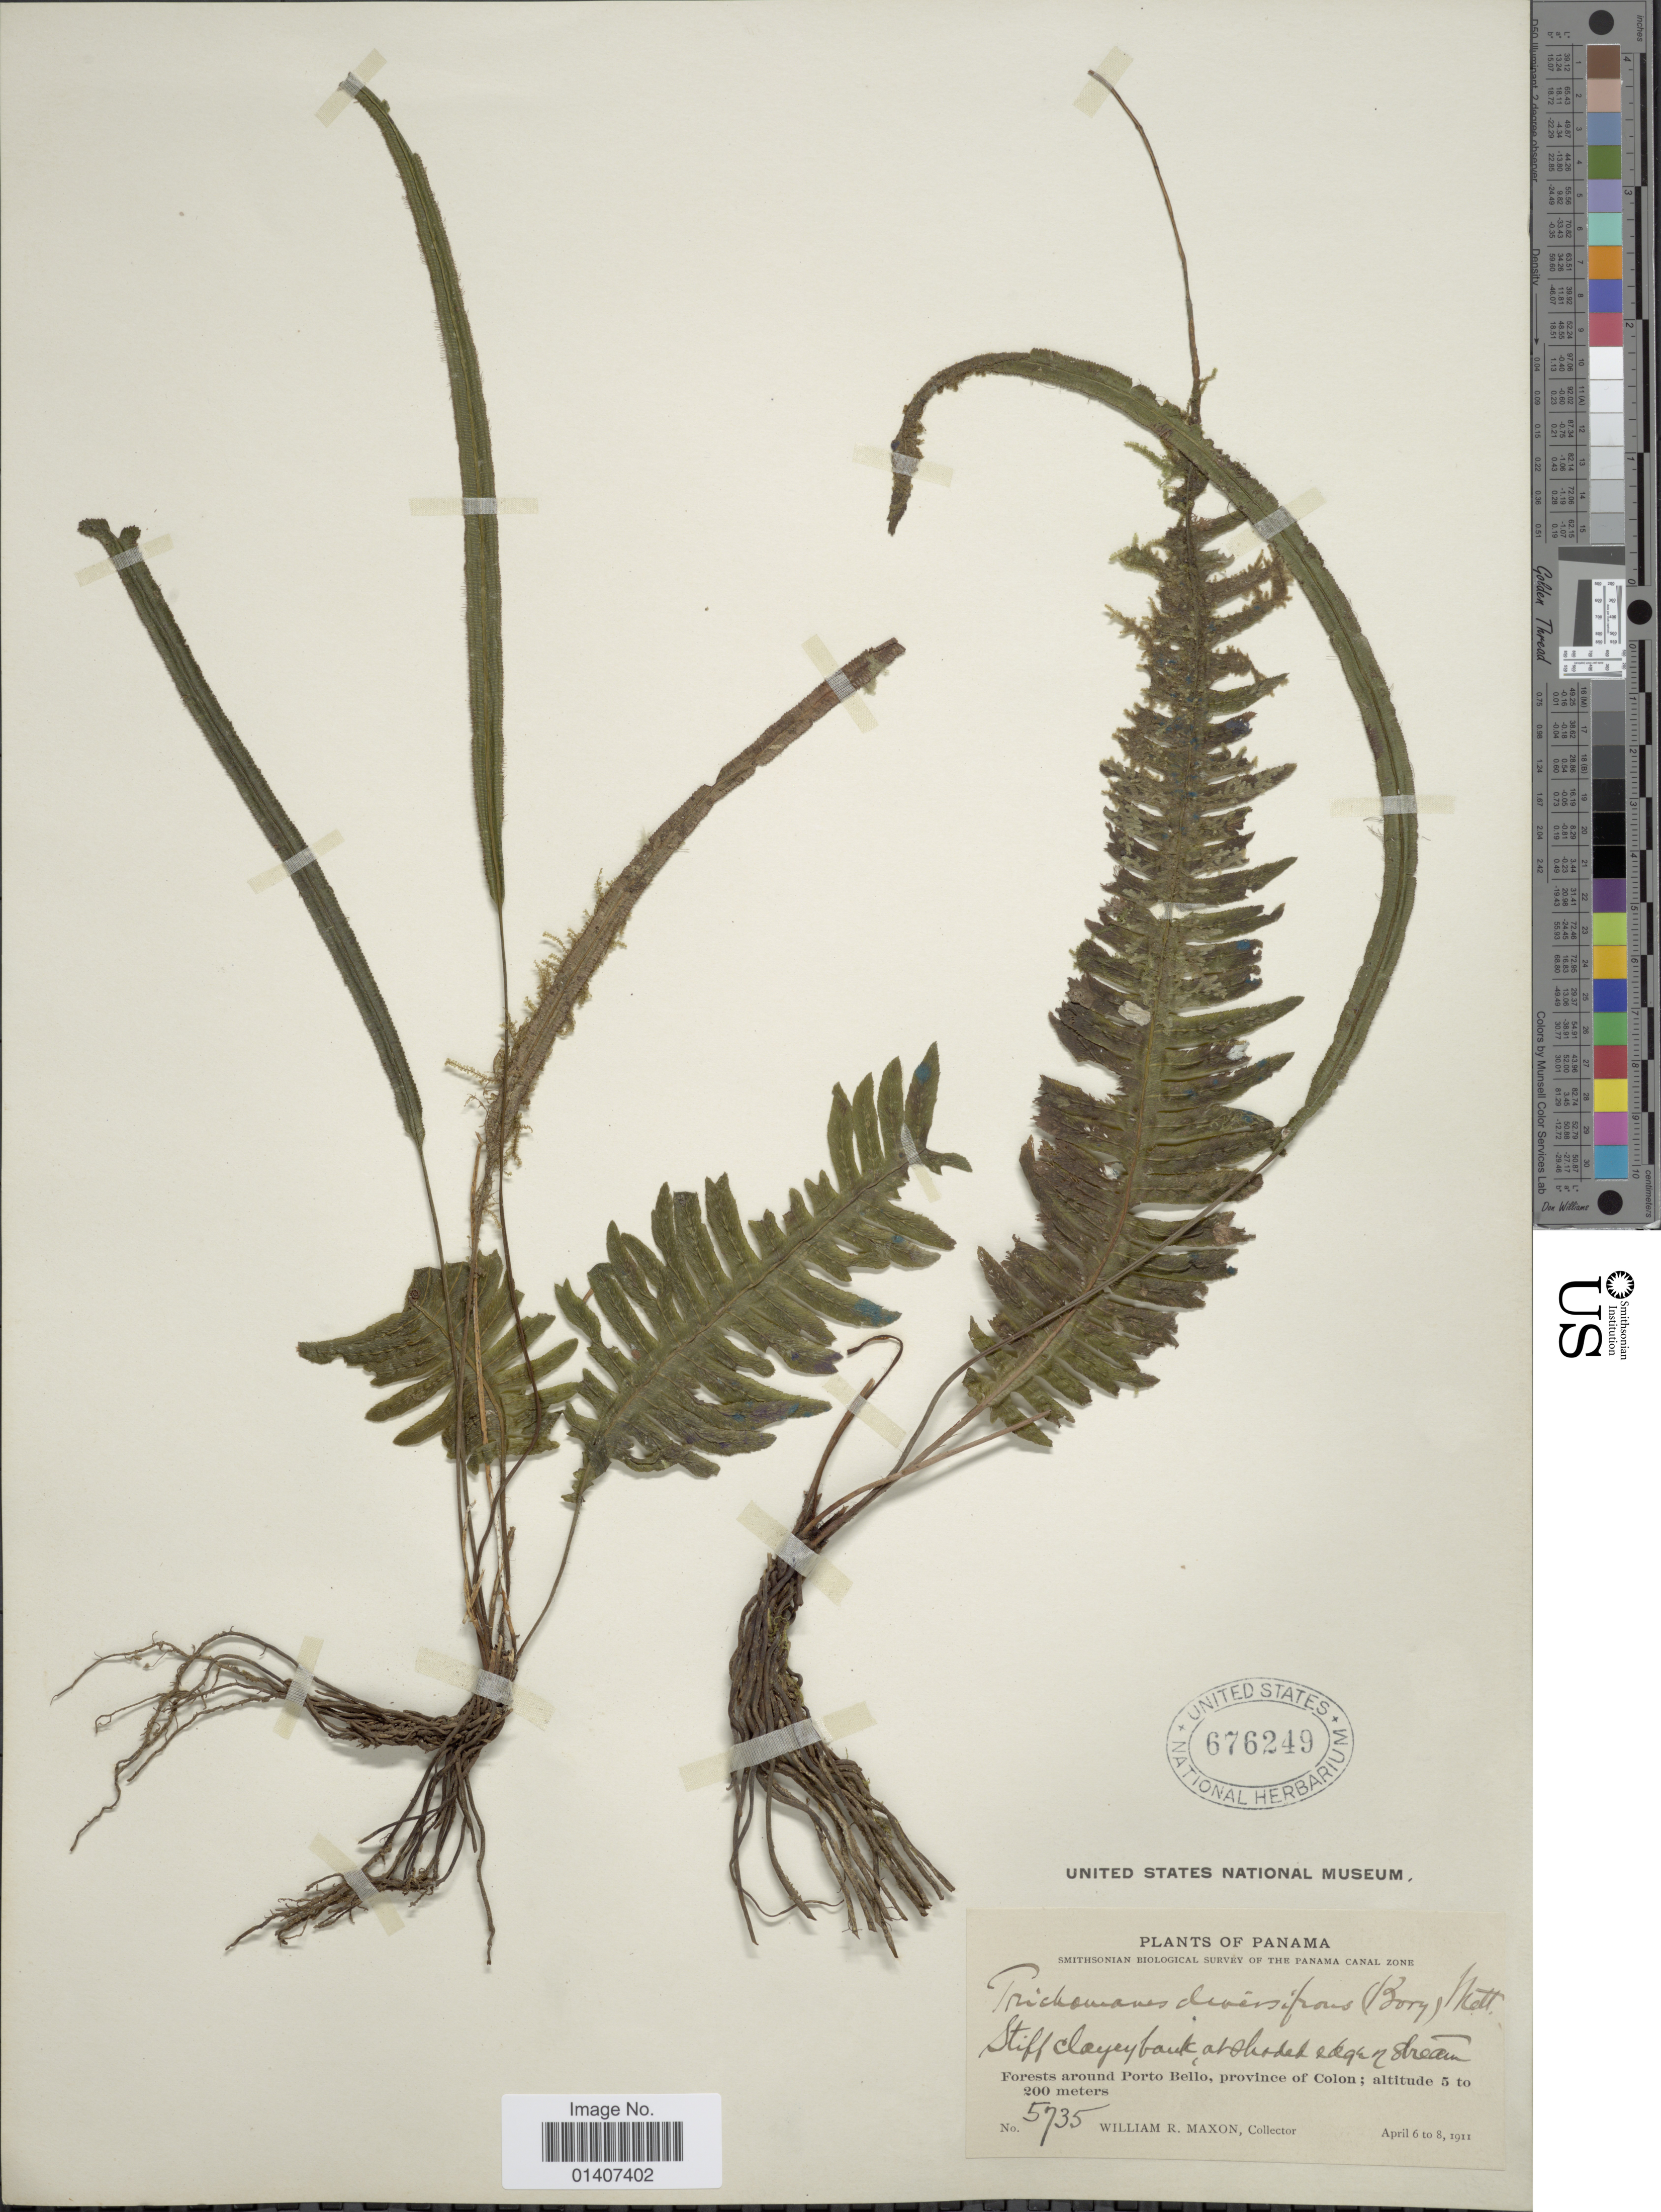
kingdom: Plantae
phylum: Tracheophyta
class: Polypodiopsida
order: Hymenophyllales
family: Hymenophyllaceae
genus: Trichomanes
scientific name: Trichomanes diversifrons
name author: (Bory) Mett. ex Sadeb.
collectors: W. R. Maxon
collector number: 5735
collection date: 1911-04-06/1911-04-08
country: Panama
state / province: Colón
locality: Forests around Porto Bello, province of Colon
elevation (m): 5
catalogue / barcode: US 676249